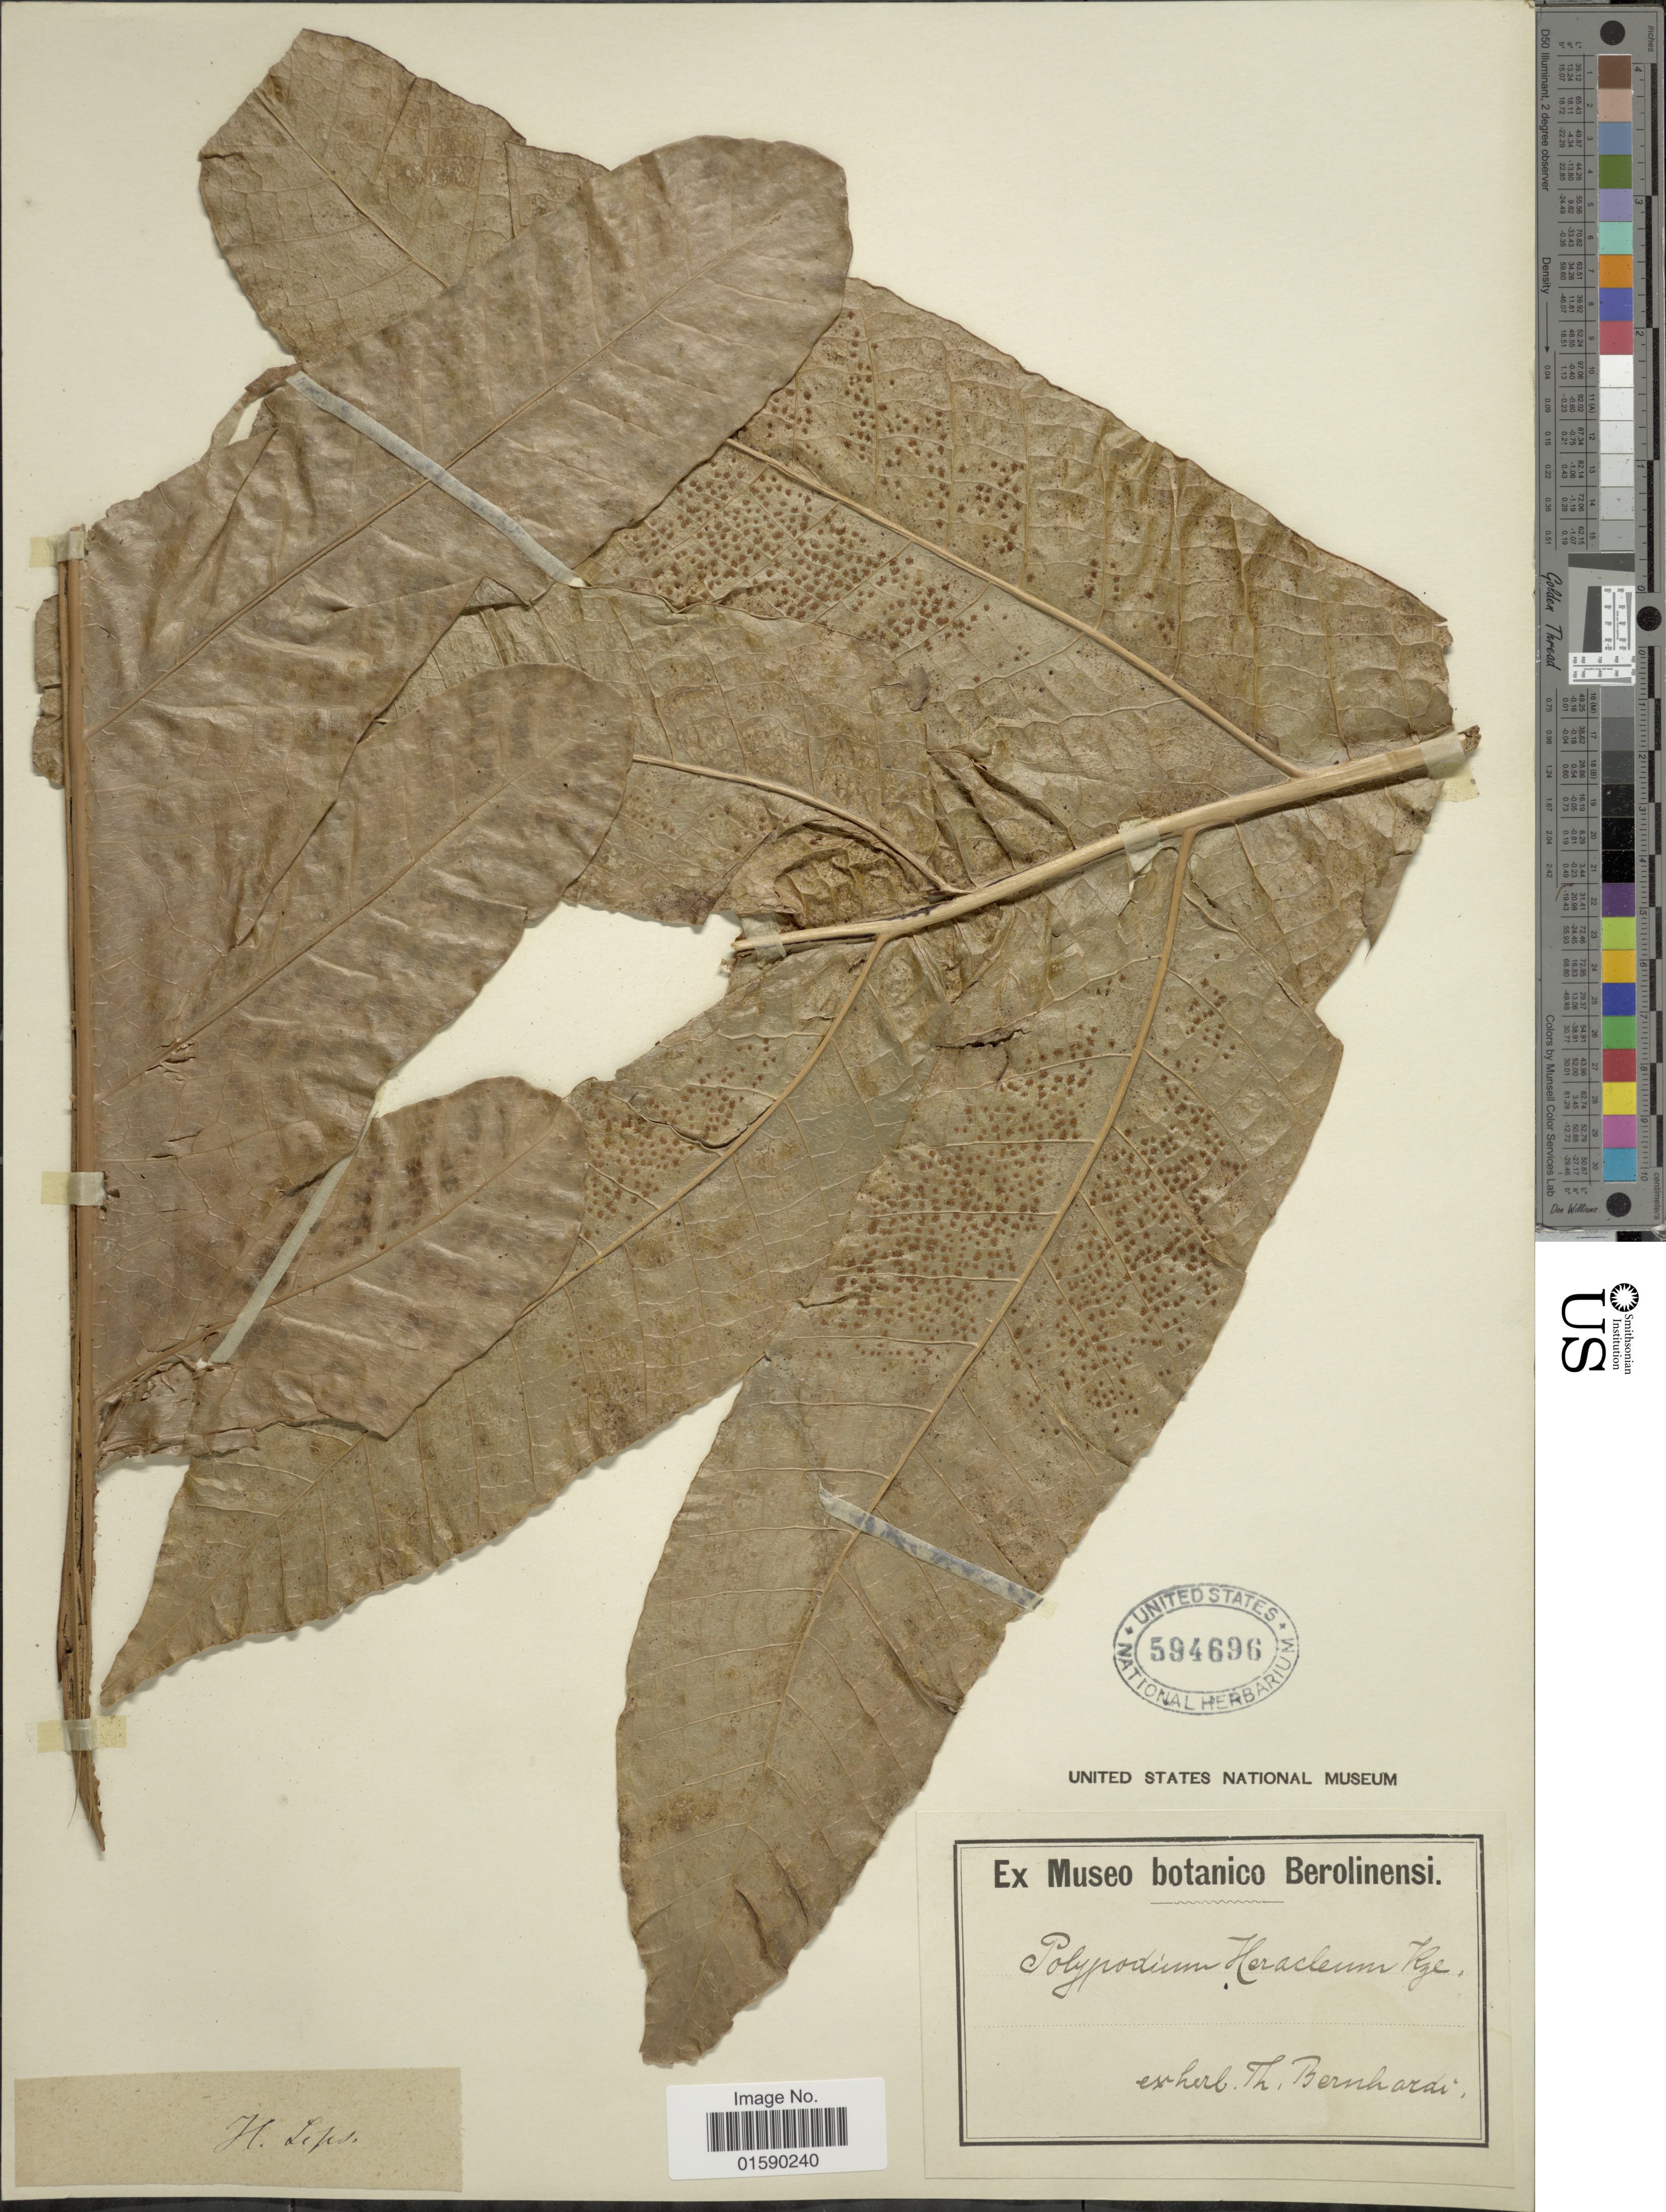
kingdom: Plantae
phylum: Tracheophyta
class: Polypodiopsida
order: Polypodiales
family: Polypodiaceae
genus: Aglaomorpha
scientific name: Aglaomorpha heraclea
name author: (Kunze) Copel.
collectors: ex herb. Bernhardi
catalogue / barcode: US 594696